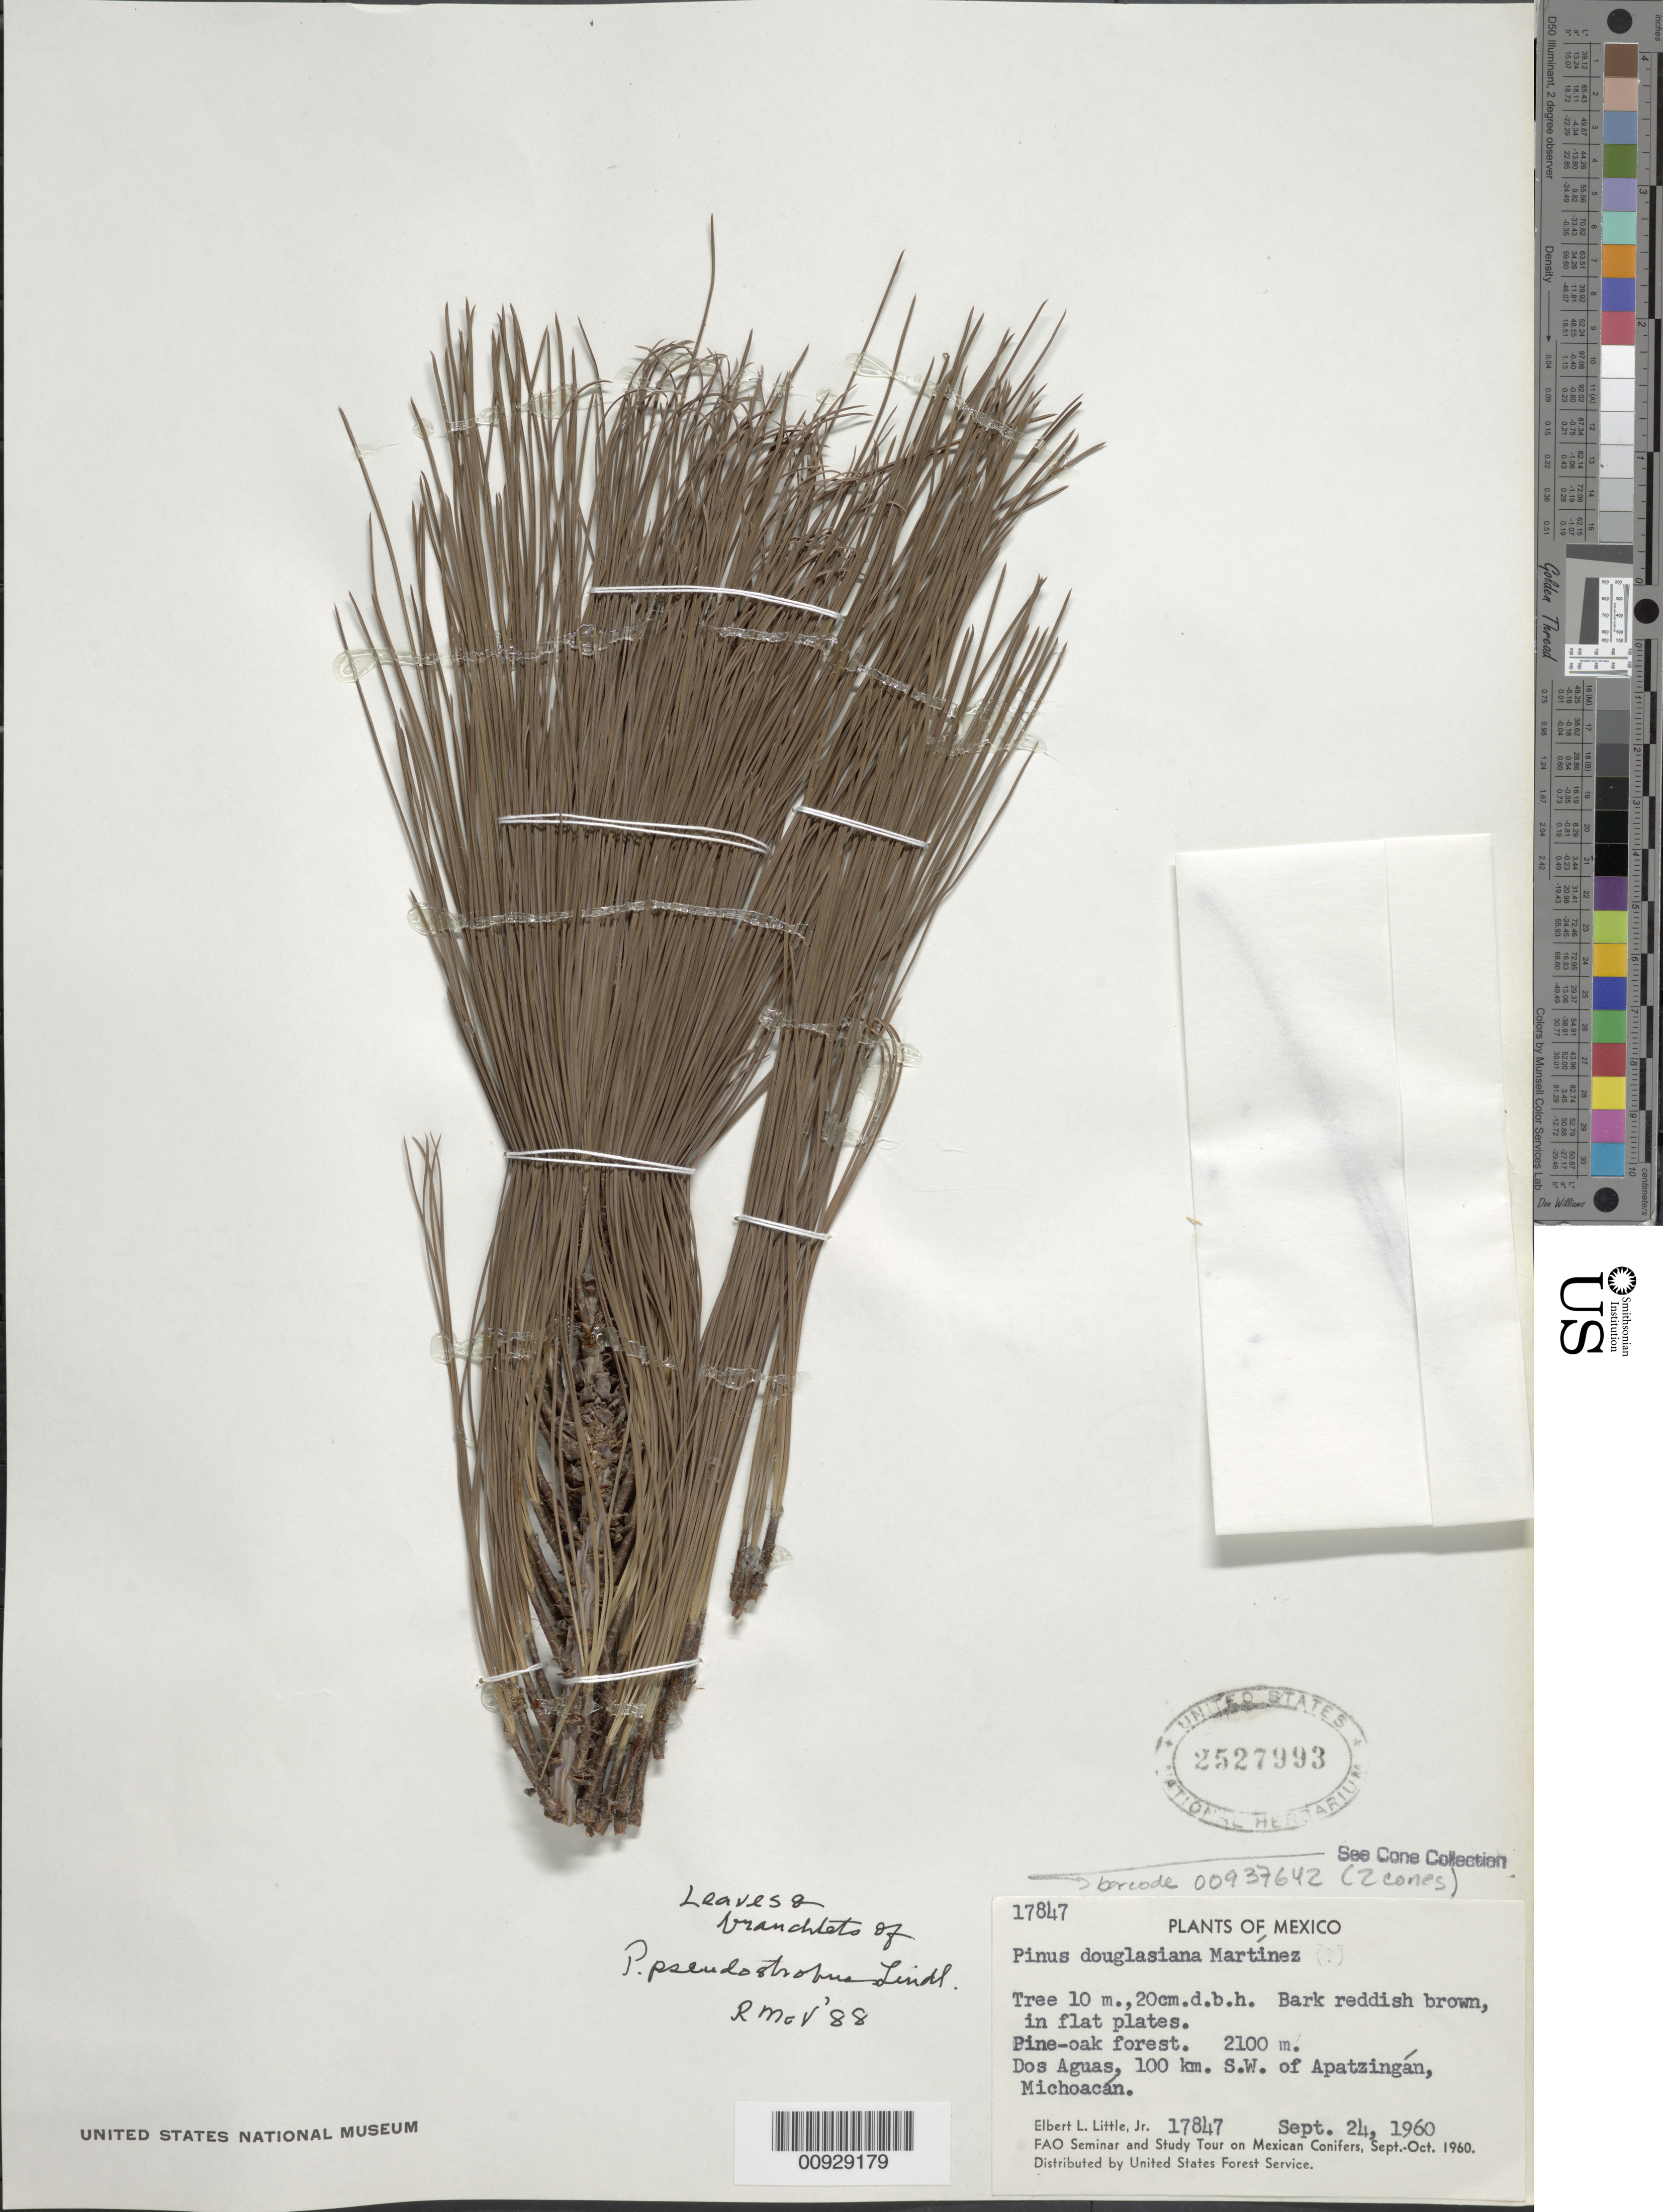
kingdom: Plantae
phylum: Tracheophyta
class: Pinopsida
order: Pinales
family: Pinaceae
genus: Pinus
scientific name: Pinus douglasiana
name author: Martínez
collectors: E. L. Little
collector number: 17847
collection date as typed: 24 Sep 1960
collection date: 1960-09-24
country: Mexico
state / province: Michoacán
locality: Dos Aguas, 100 km. SW of Apatzingán.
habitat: Pine-oak forest.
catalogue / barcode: US 2527993